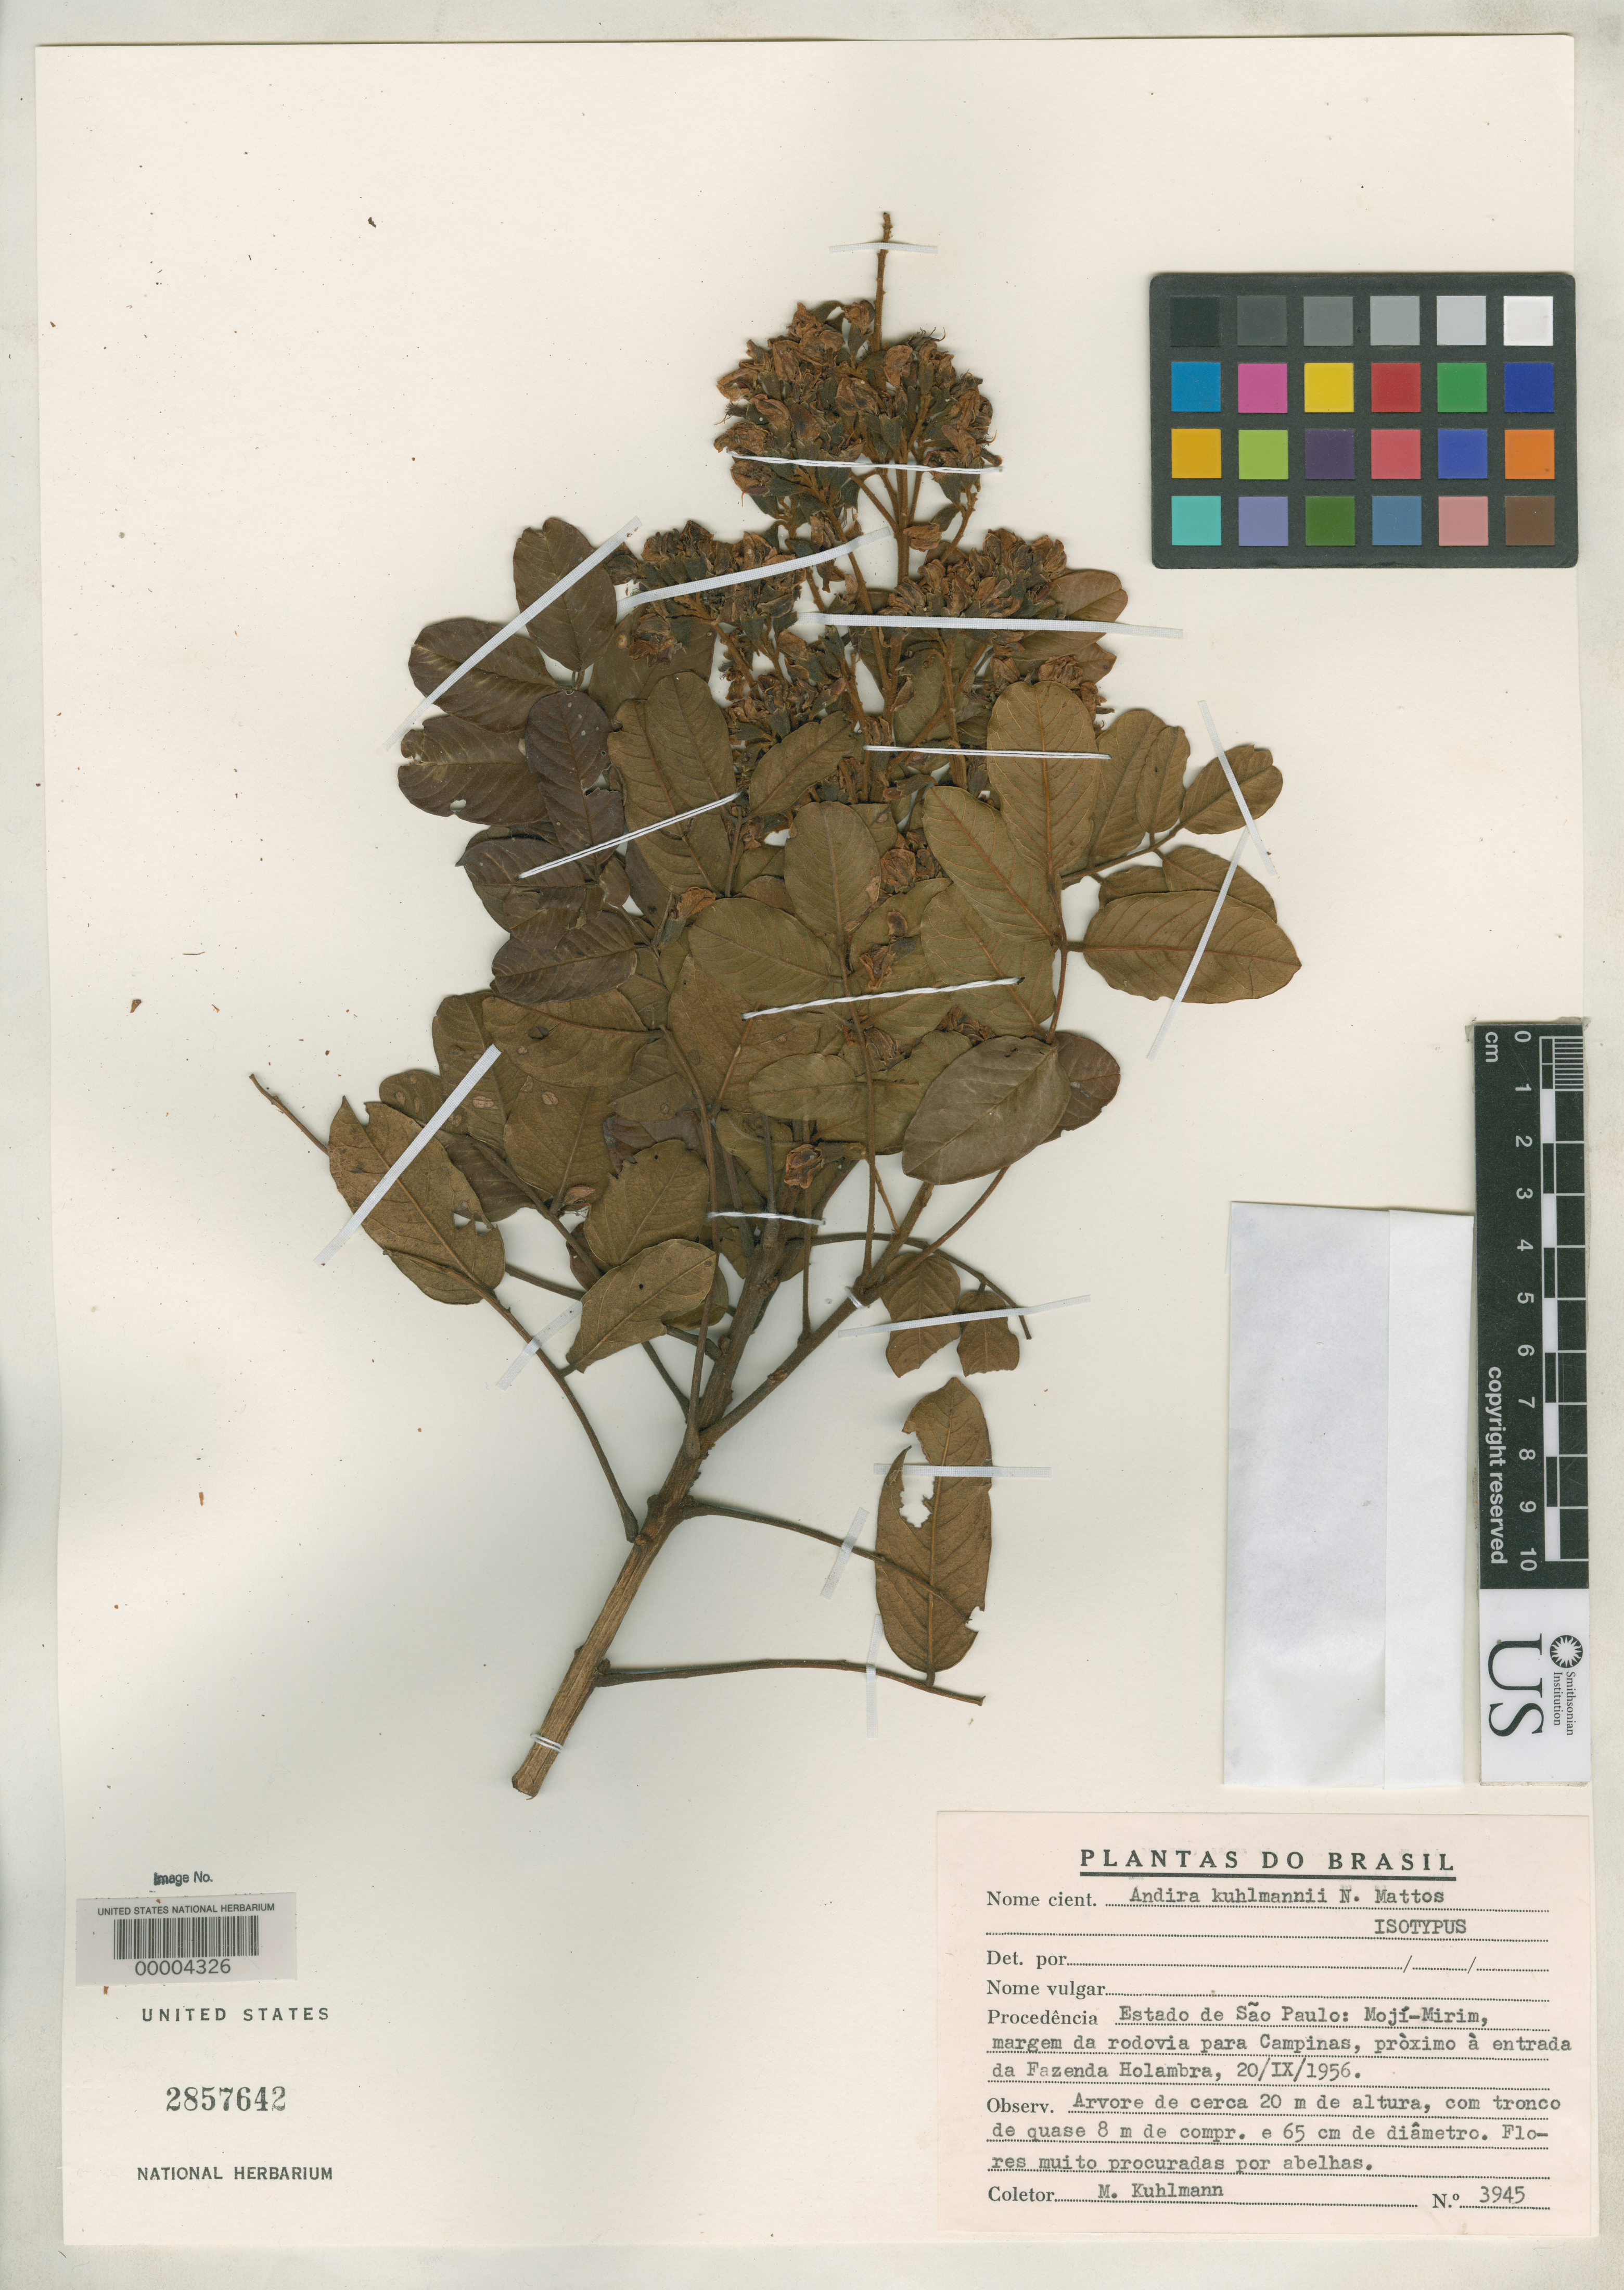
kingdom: Plantae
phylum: Tracheophyta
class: Magnoliopsida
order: Fabales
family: Fabaceae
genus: Andira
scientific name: Andira kuhlmannii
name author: N.F. Mattos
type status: Isotype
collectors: M. Kuhlmann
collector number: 3945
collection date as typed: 20 Sep 1956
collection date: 1956-09-20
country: Brazil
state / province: São Paulo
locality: Moji-Mirim, edge of road to Campinas, near entrance of Fazenda Holambra.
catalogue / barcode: US 2857642